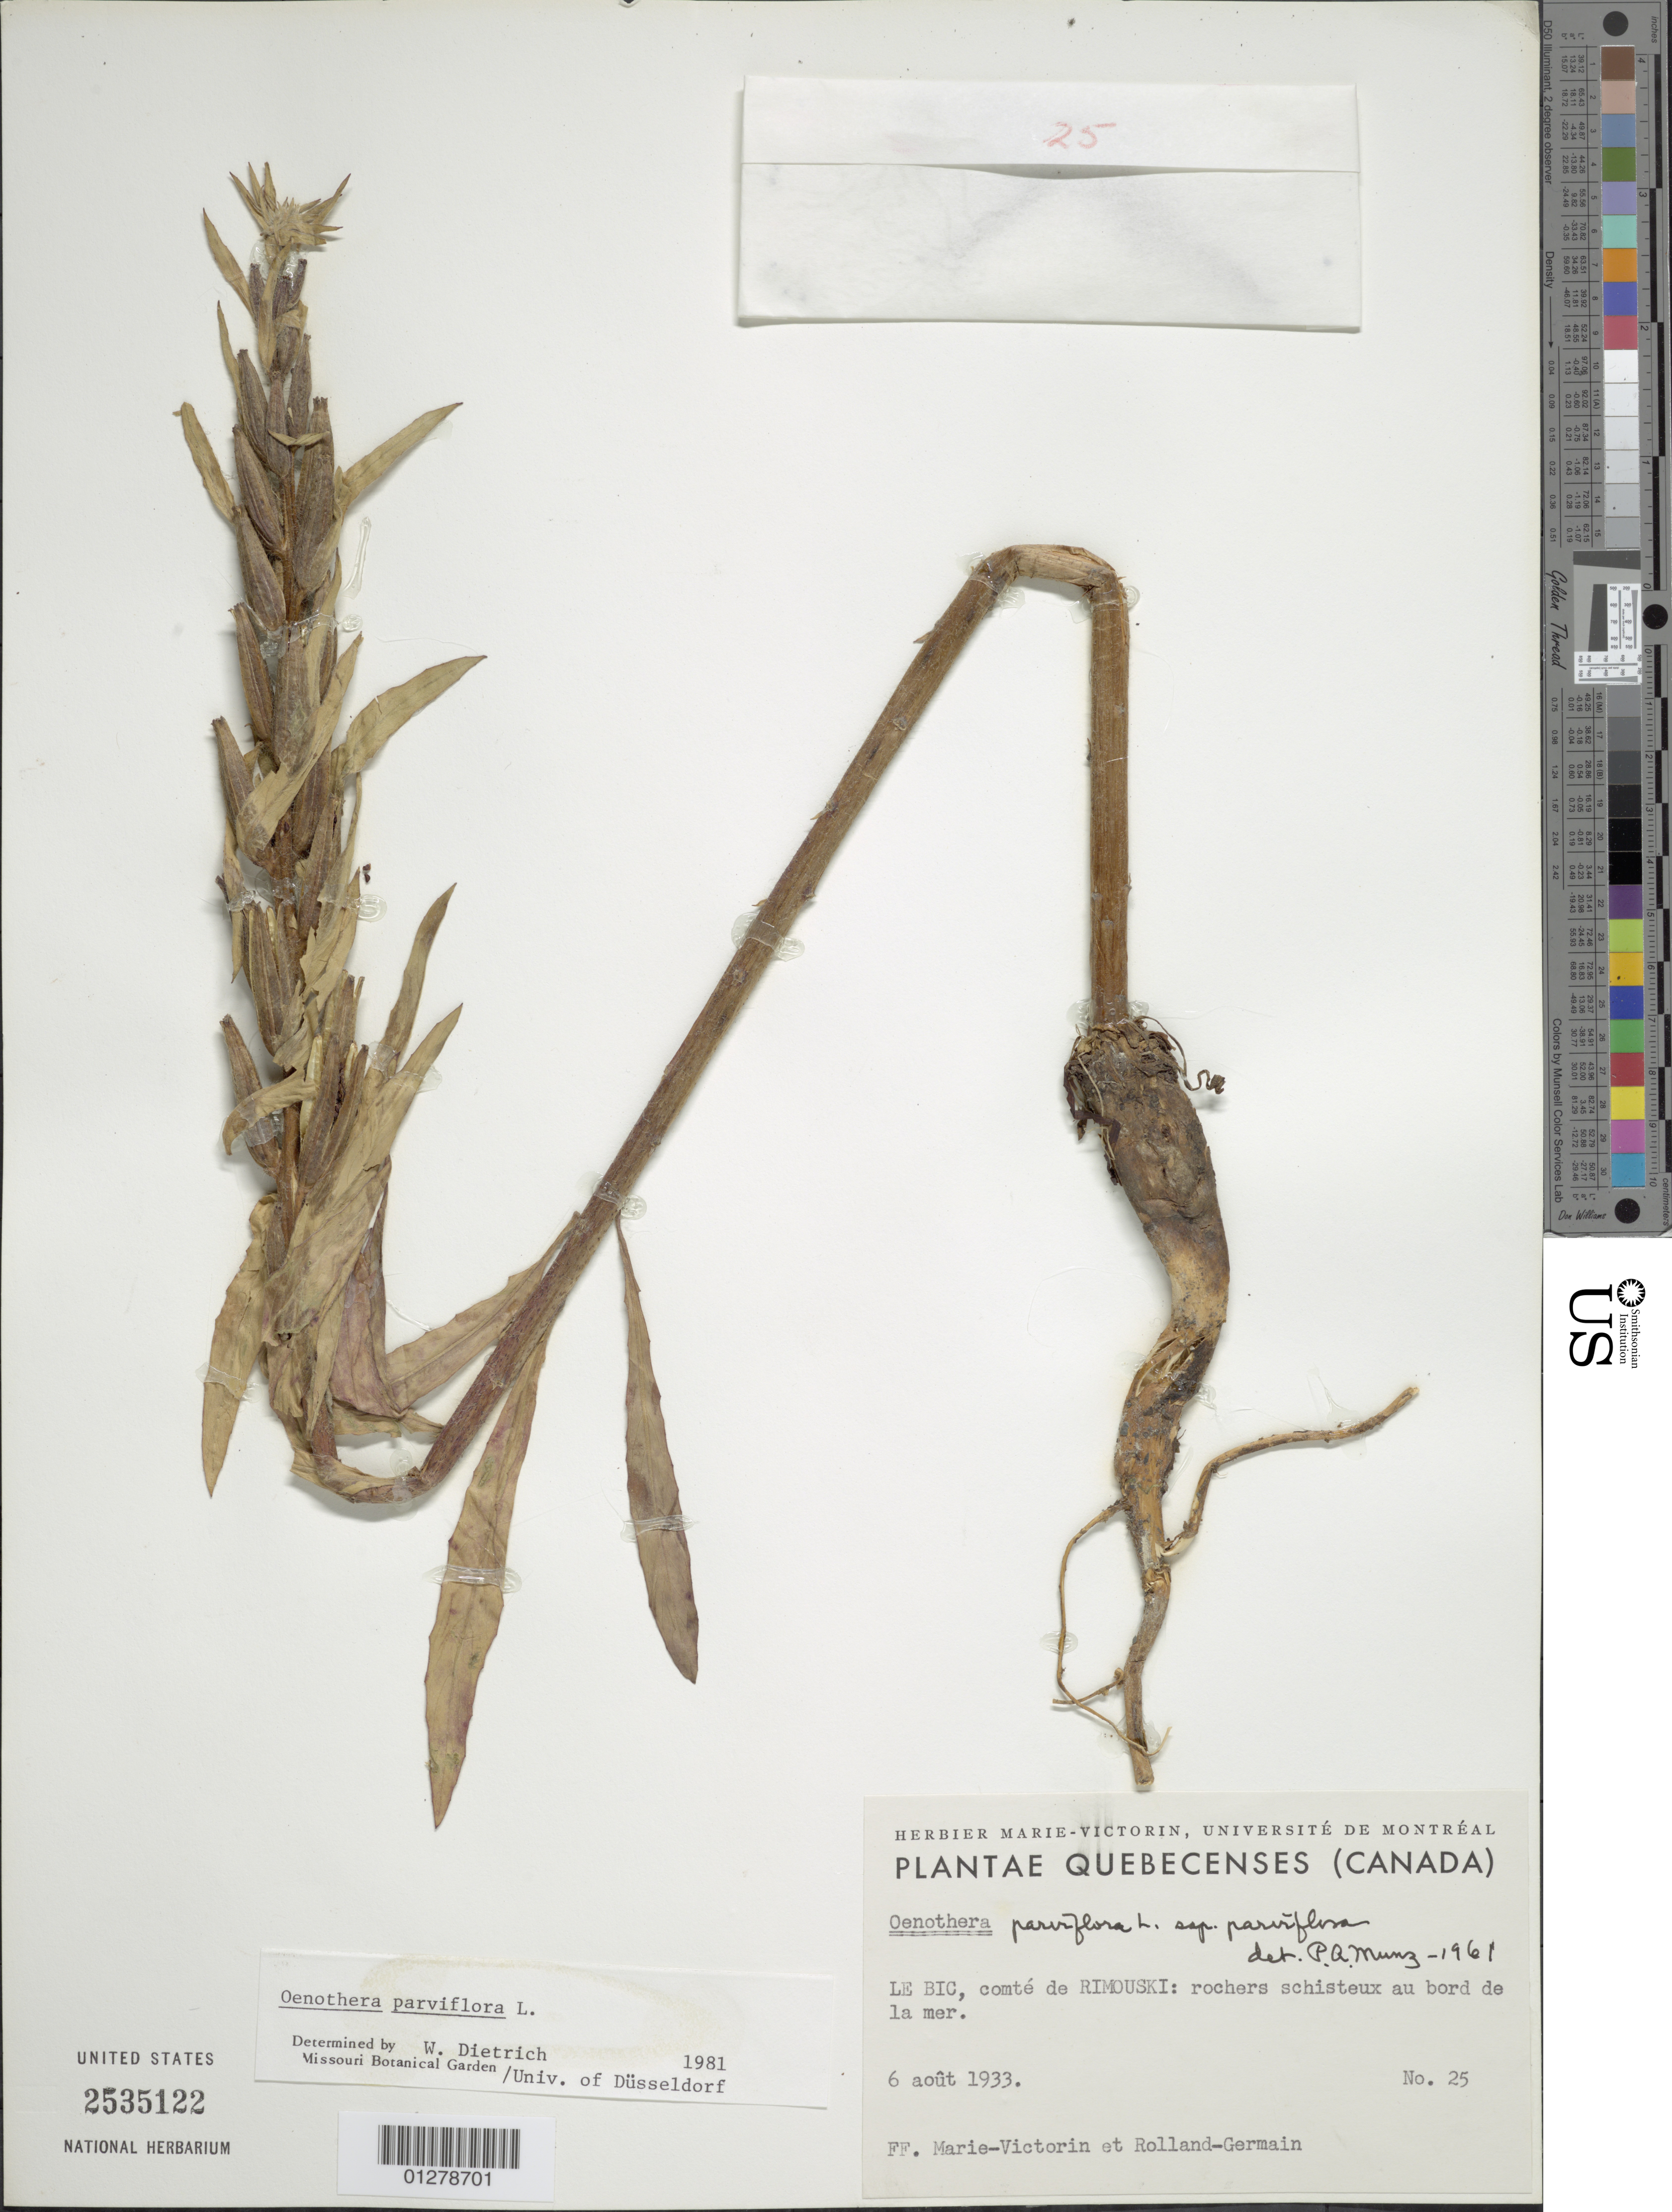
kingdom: Plantae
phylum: Tracheophyta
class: Magnoliopsida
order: Myrtales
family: Onagraceae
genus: Oenothera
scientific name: Oenothera parviflora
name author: L.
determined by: Dietrich, W.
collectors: Fr. Marie-Victorin & Rolland-Germain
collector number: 25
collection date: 1933-08-06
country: Canada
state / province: Quebec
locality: Le Big, comte de Rimouski.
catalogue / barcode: US 2535122